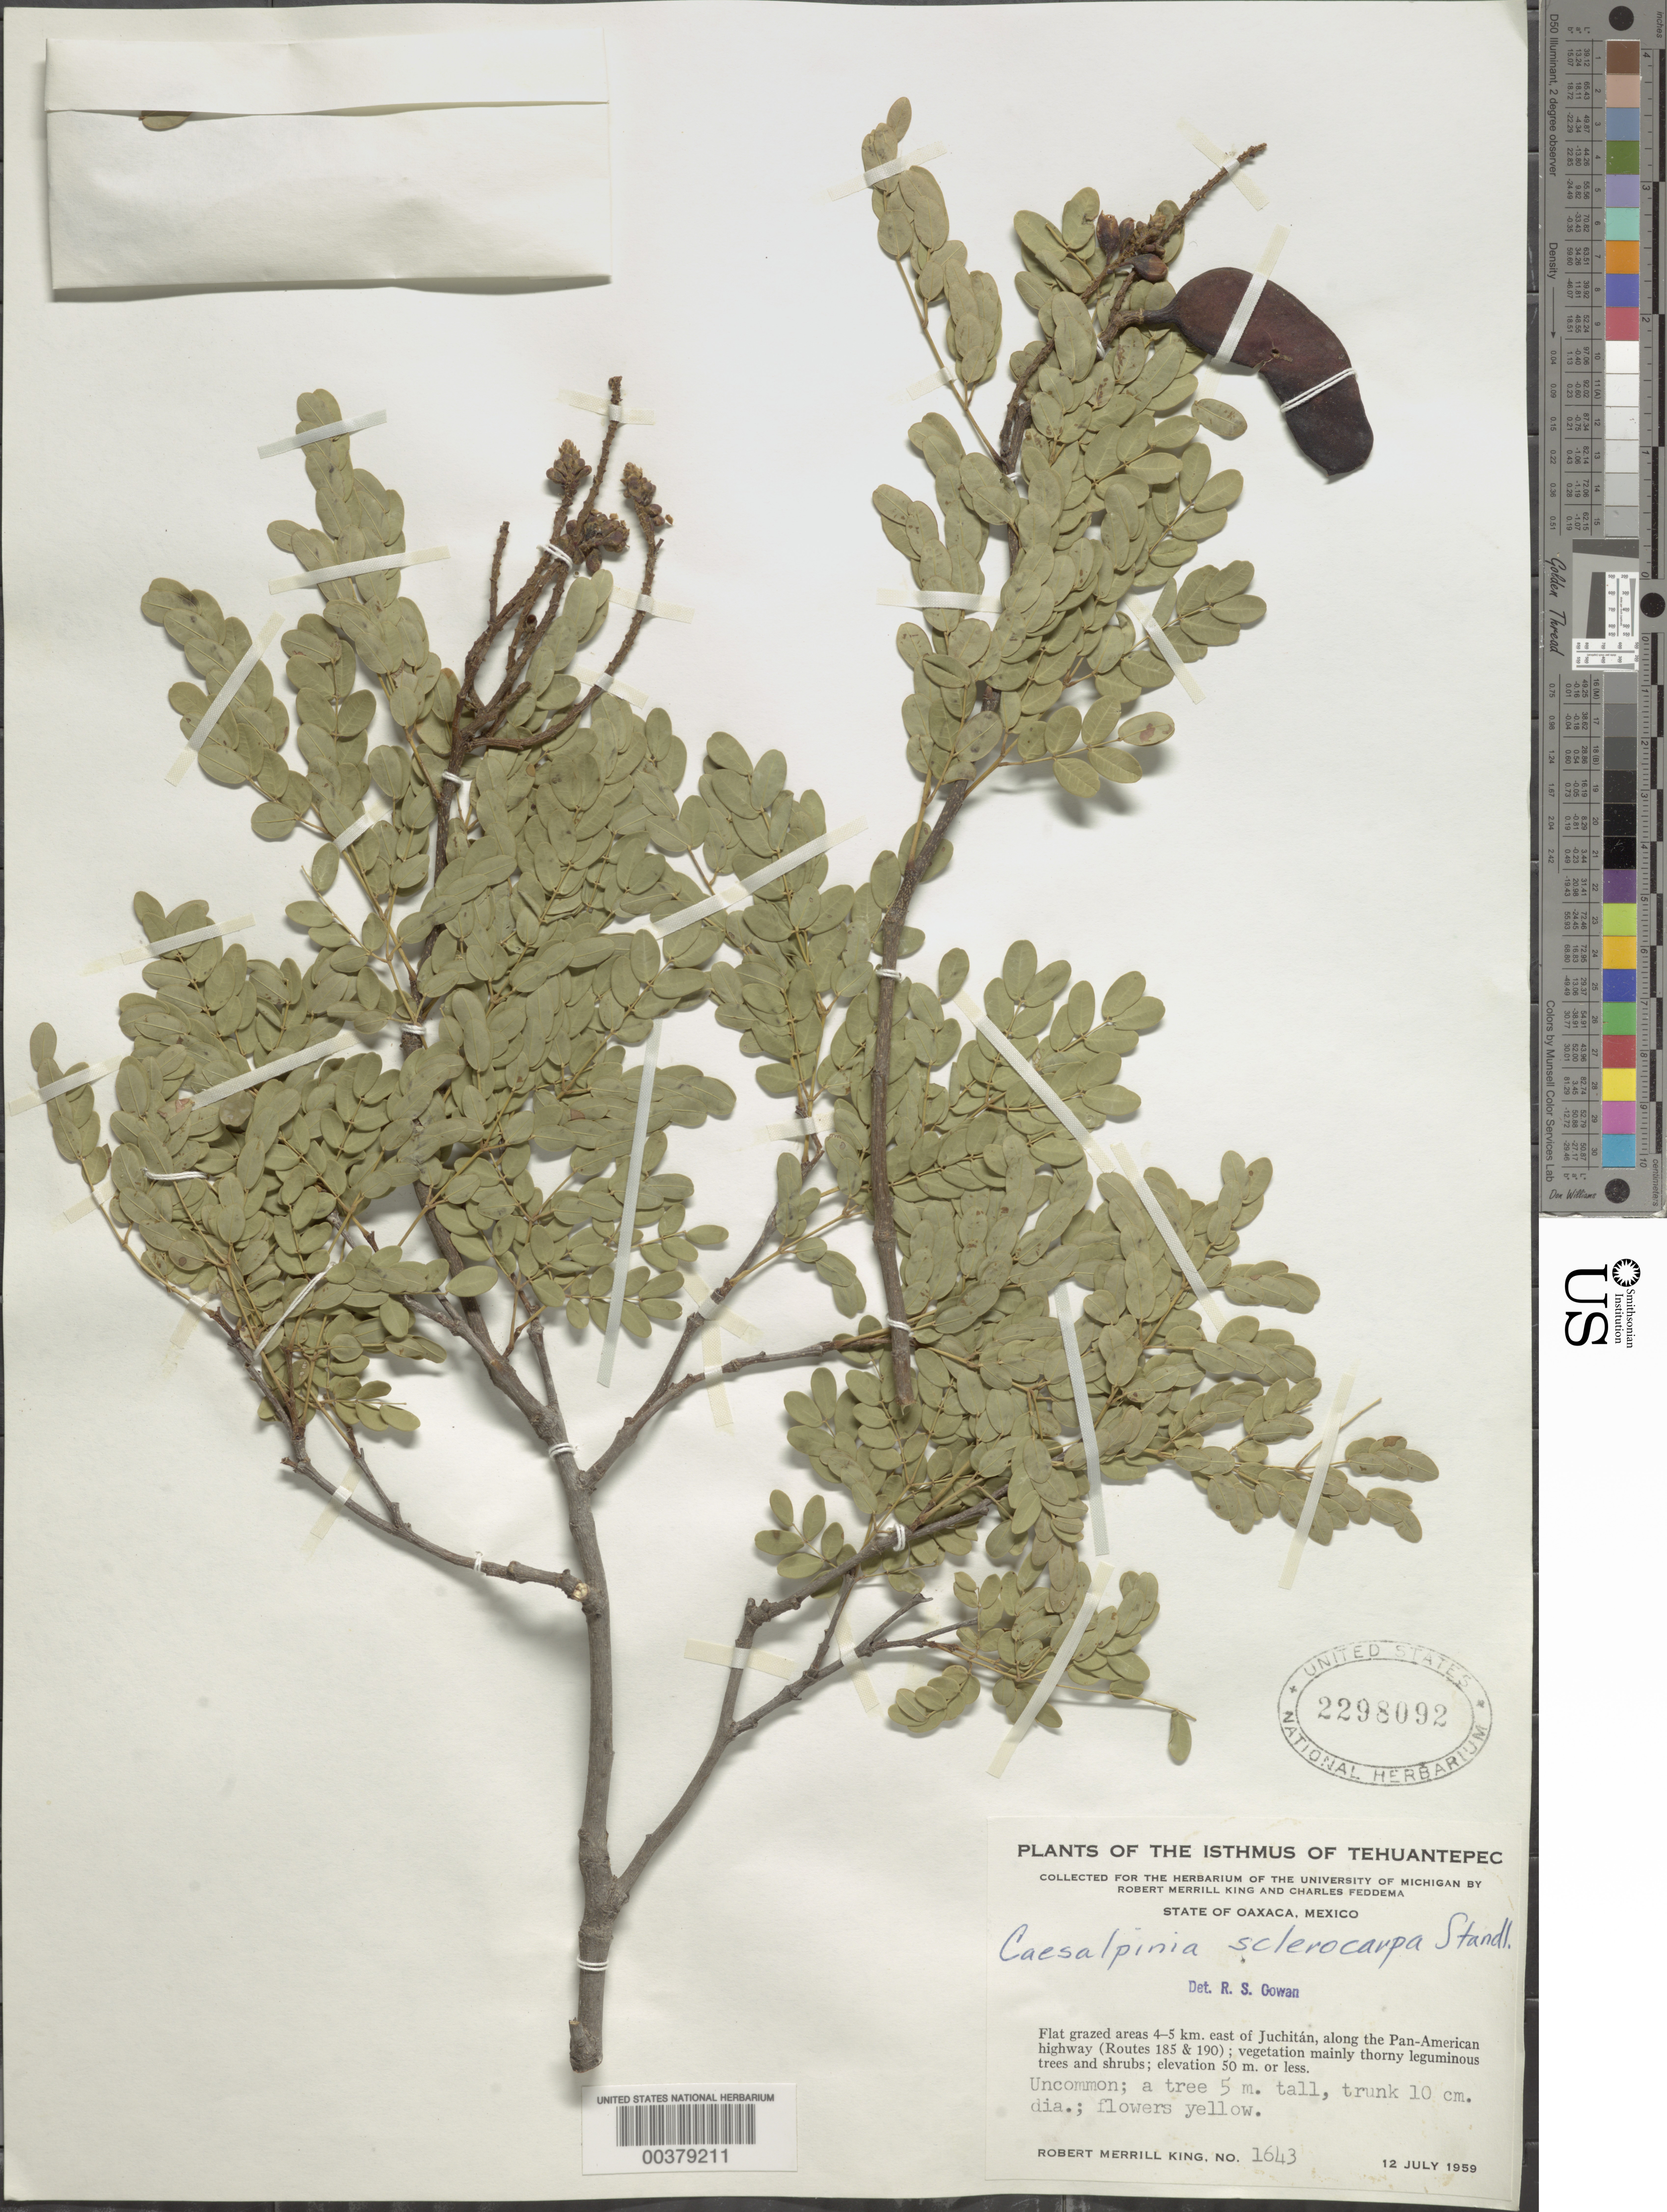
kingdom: Plantae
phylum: Tracheophyta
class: Magnoliopsida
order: Fabales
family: Fabaceae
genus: Libidibia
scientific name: Libidibia sclerocarpa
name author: (Standl.) Britton & Rose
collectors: R. M. King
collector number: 1643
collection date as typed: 12 Jul 1959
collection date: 1959-07-12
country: Mexico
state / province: Oaxaca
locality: Isthmus of Tehuantepec; 4-5 km E of Juchitan, along the pan-american hwy, routes 185 and 190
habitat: Flat grazed areas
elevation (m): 50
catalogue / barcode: US 2298092